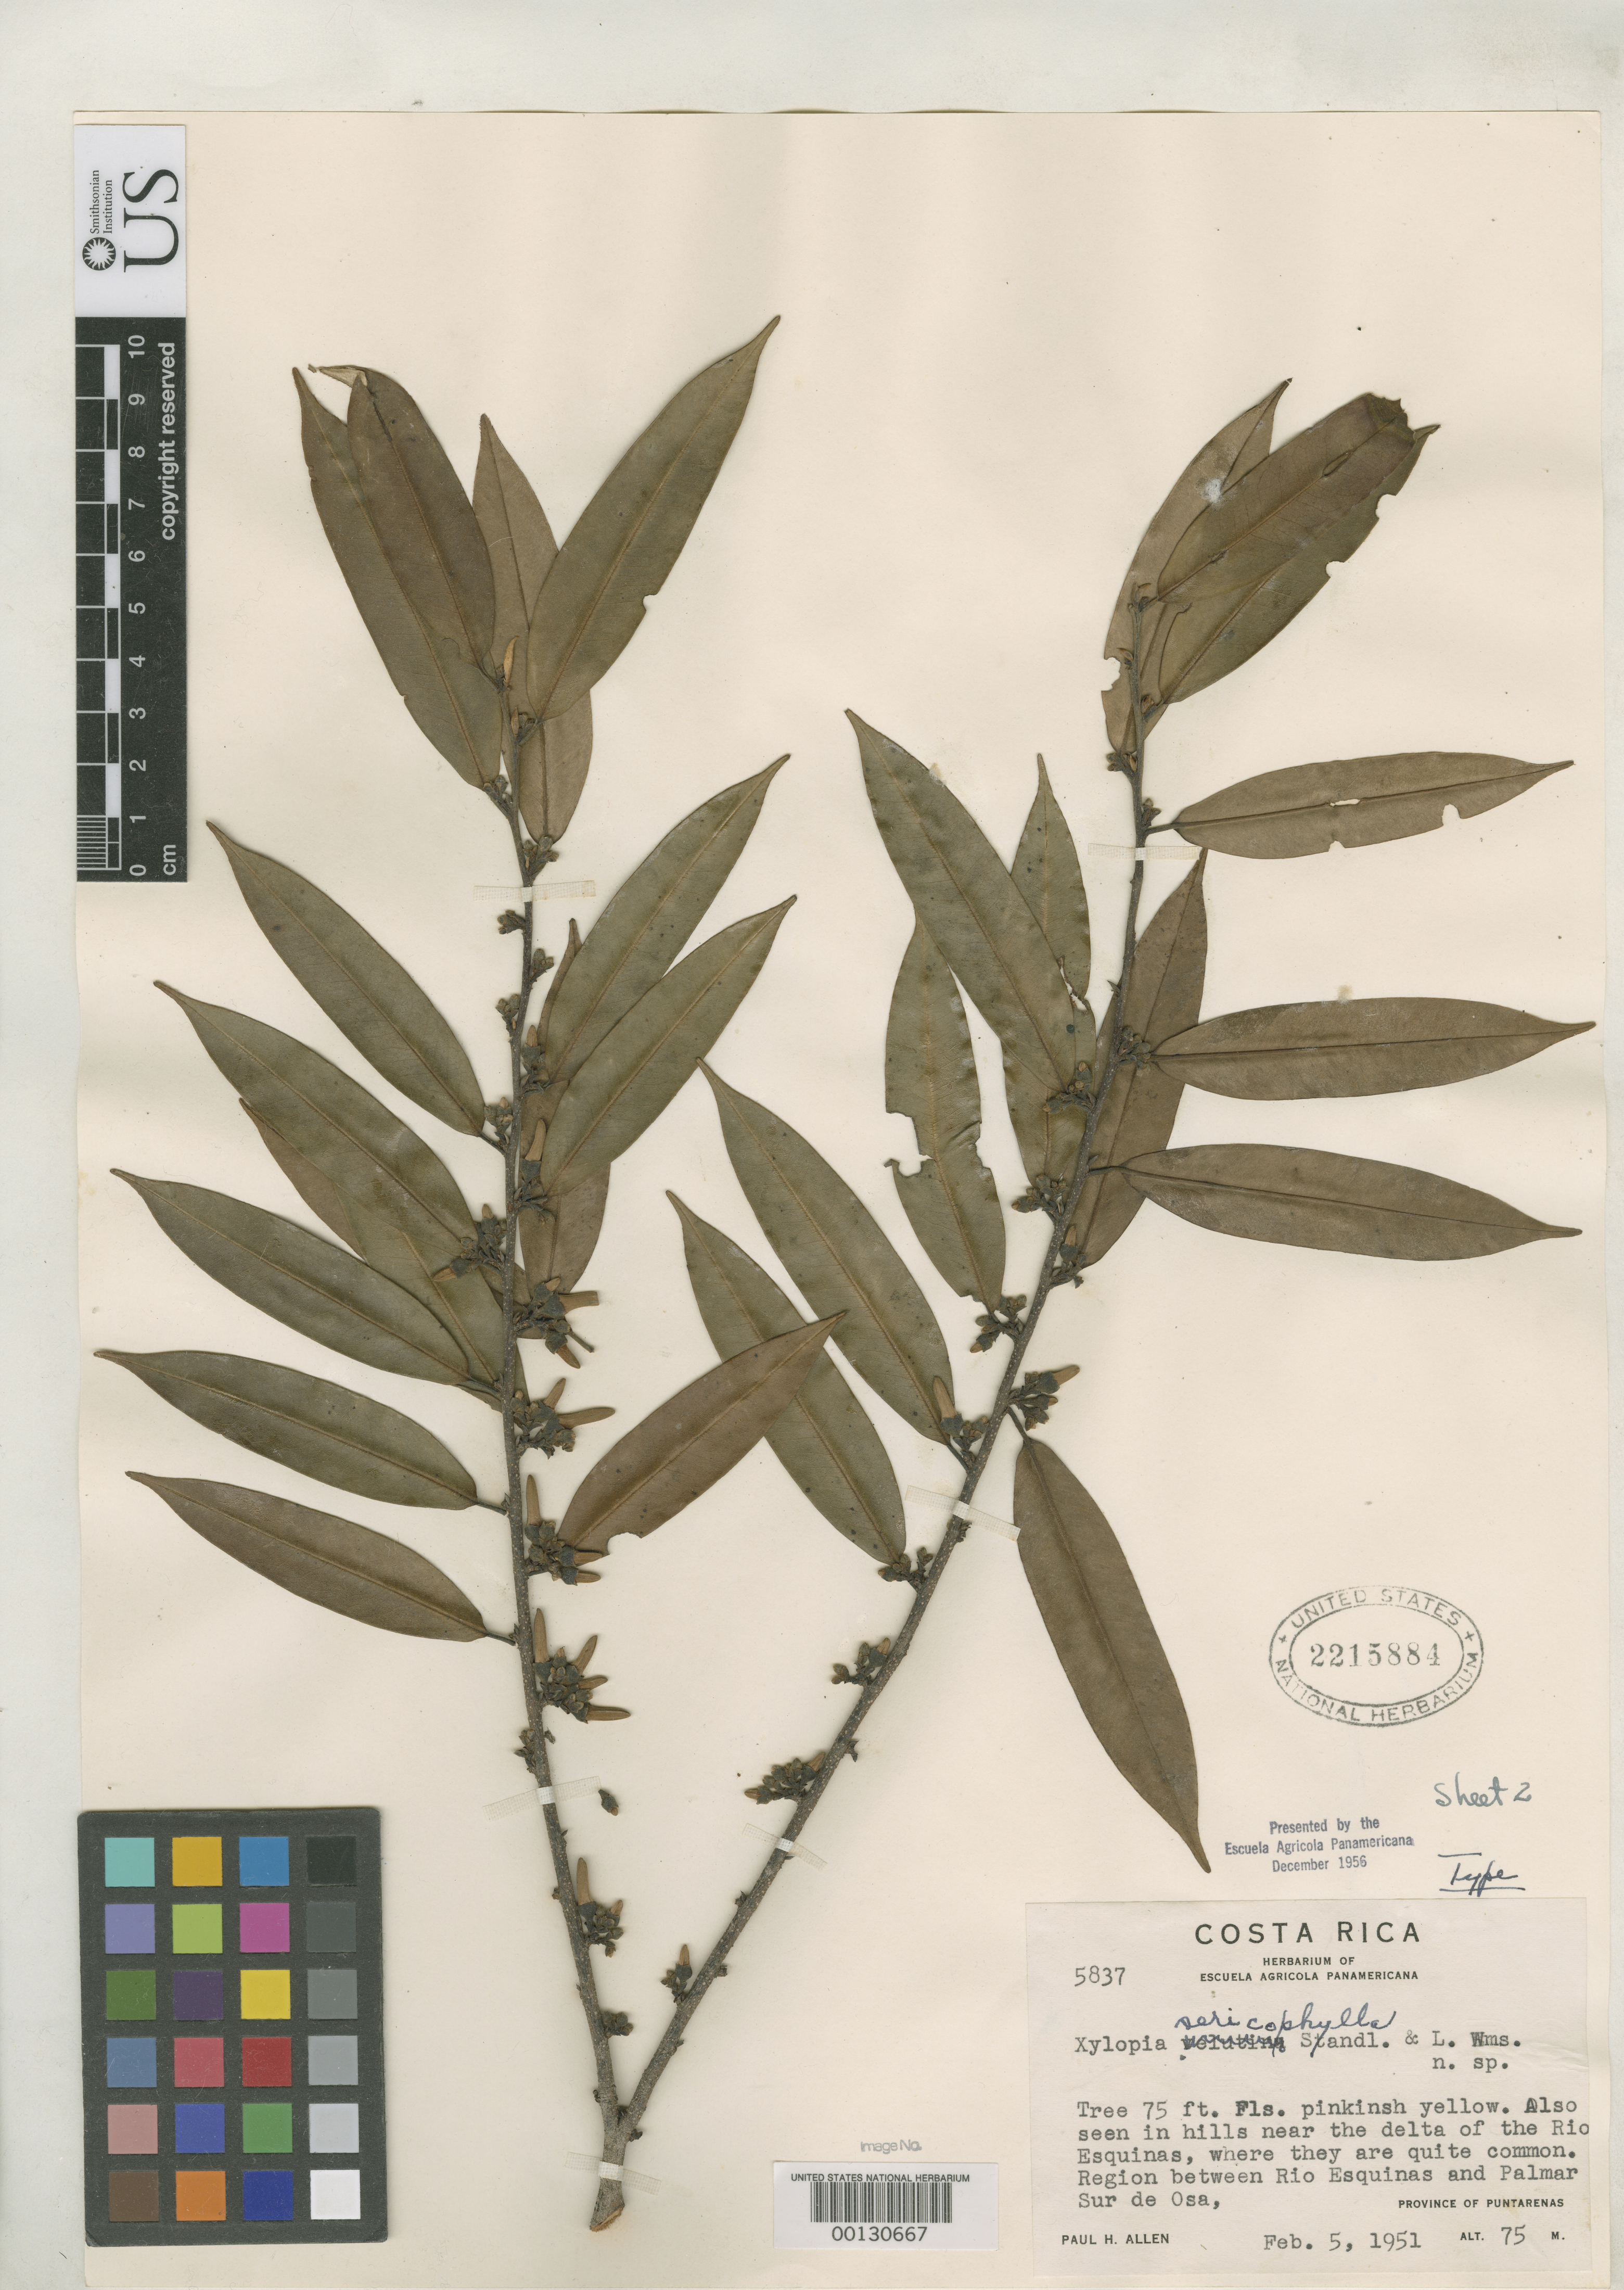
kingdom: Plantae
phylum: Tracheophyta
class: Magnoliopsida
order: Magnoliales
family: Annonaceae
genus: Xylopia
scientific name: Xylopia sericophylla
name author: Standl. & L.O. Williams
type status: Holotype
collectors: P. C. Allen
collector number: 5837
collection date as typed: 05 Feb 1951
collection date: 1951-02-05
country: Costa Rica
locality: Hills near delta of Rio Esquinas, region between Rio Esquinas and Palmar Sur de Osa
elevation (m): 75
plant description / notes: "Presented by the Escuela Agricola Panamericana December 1956." Holotype [on 2 sheets], transferred from EAP to US (see Dorr et al. 2009, Taxon 58: 993-1001).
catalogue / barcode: US 2215884